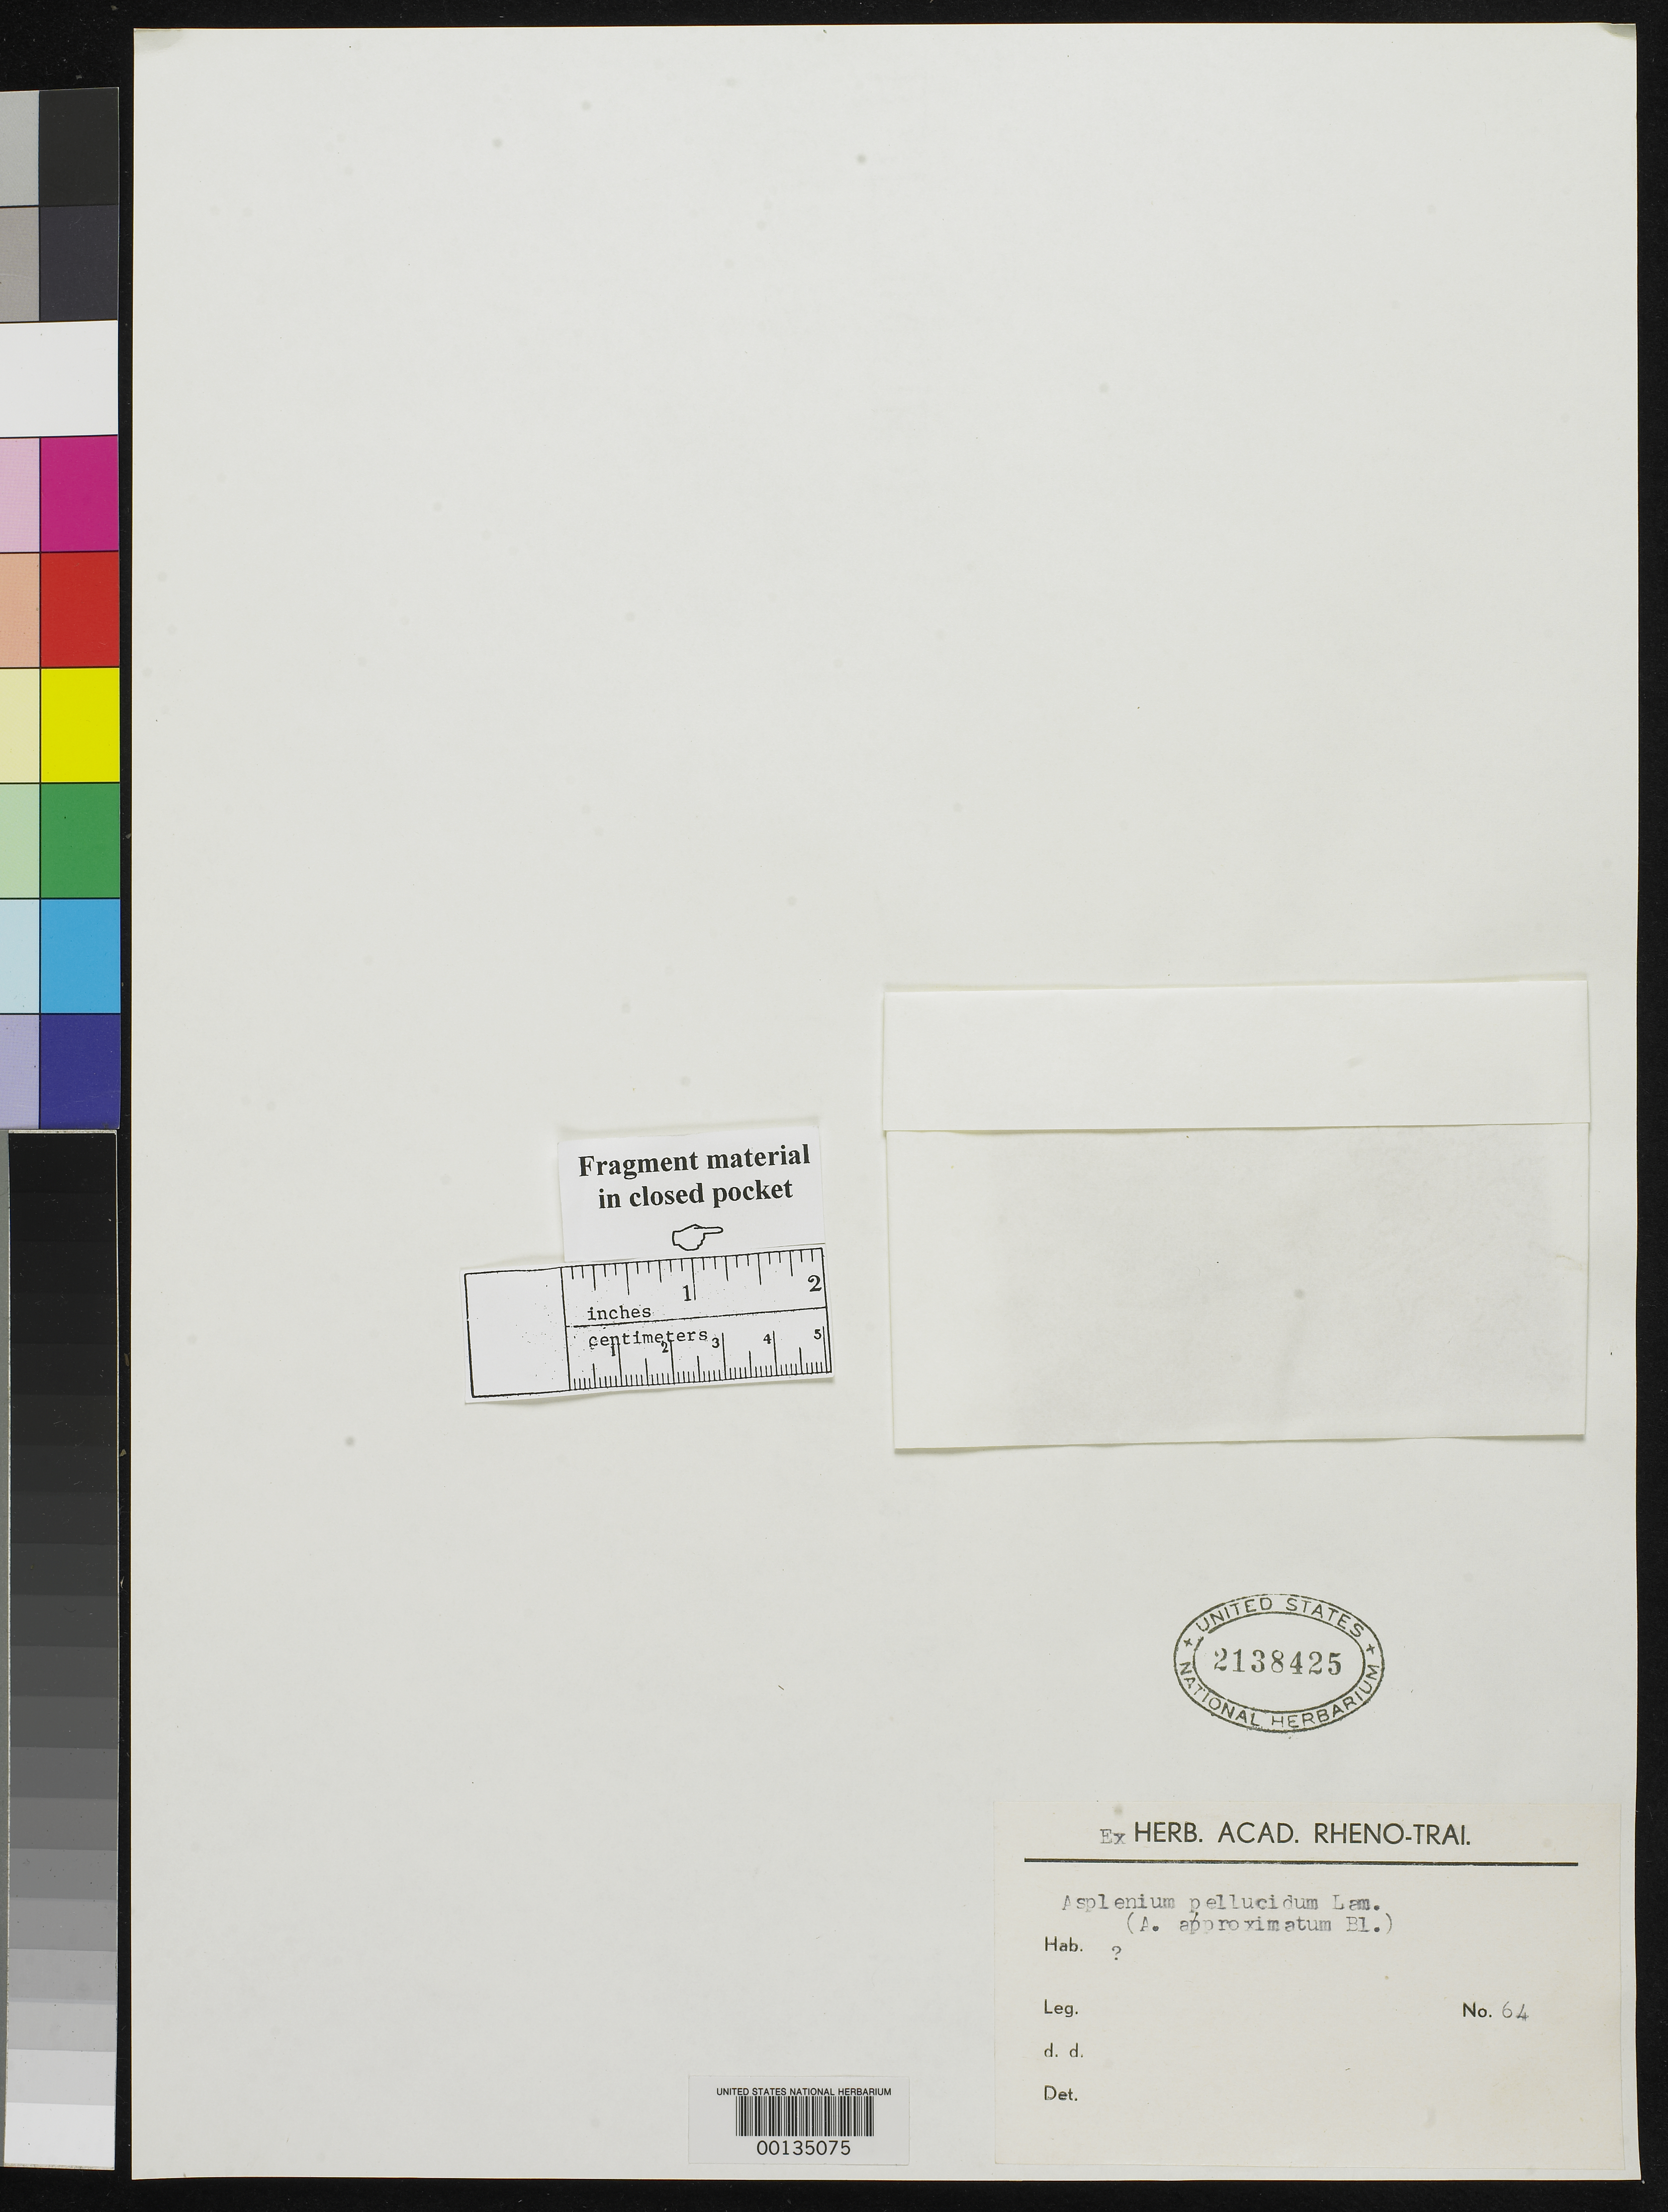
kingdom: Plantae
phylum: Tracheophyta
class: Polypodiopsida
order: Polypodiales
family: Aspleniaceae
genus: Asplenium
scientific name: Asplenium approximatum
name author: Blume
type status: Isotype Fragment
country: Indonesia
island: Java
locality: Zippel.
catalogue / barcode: US 2138425